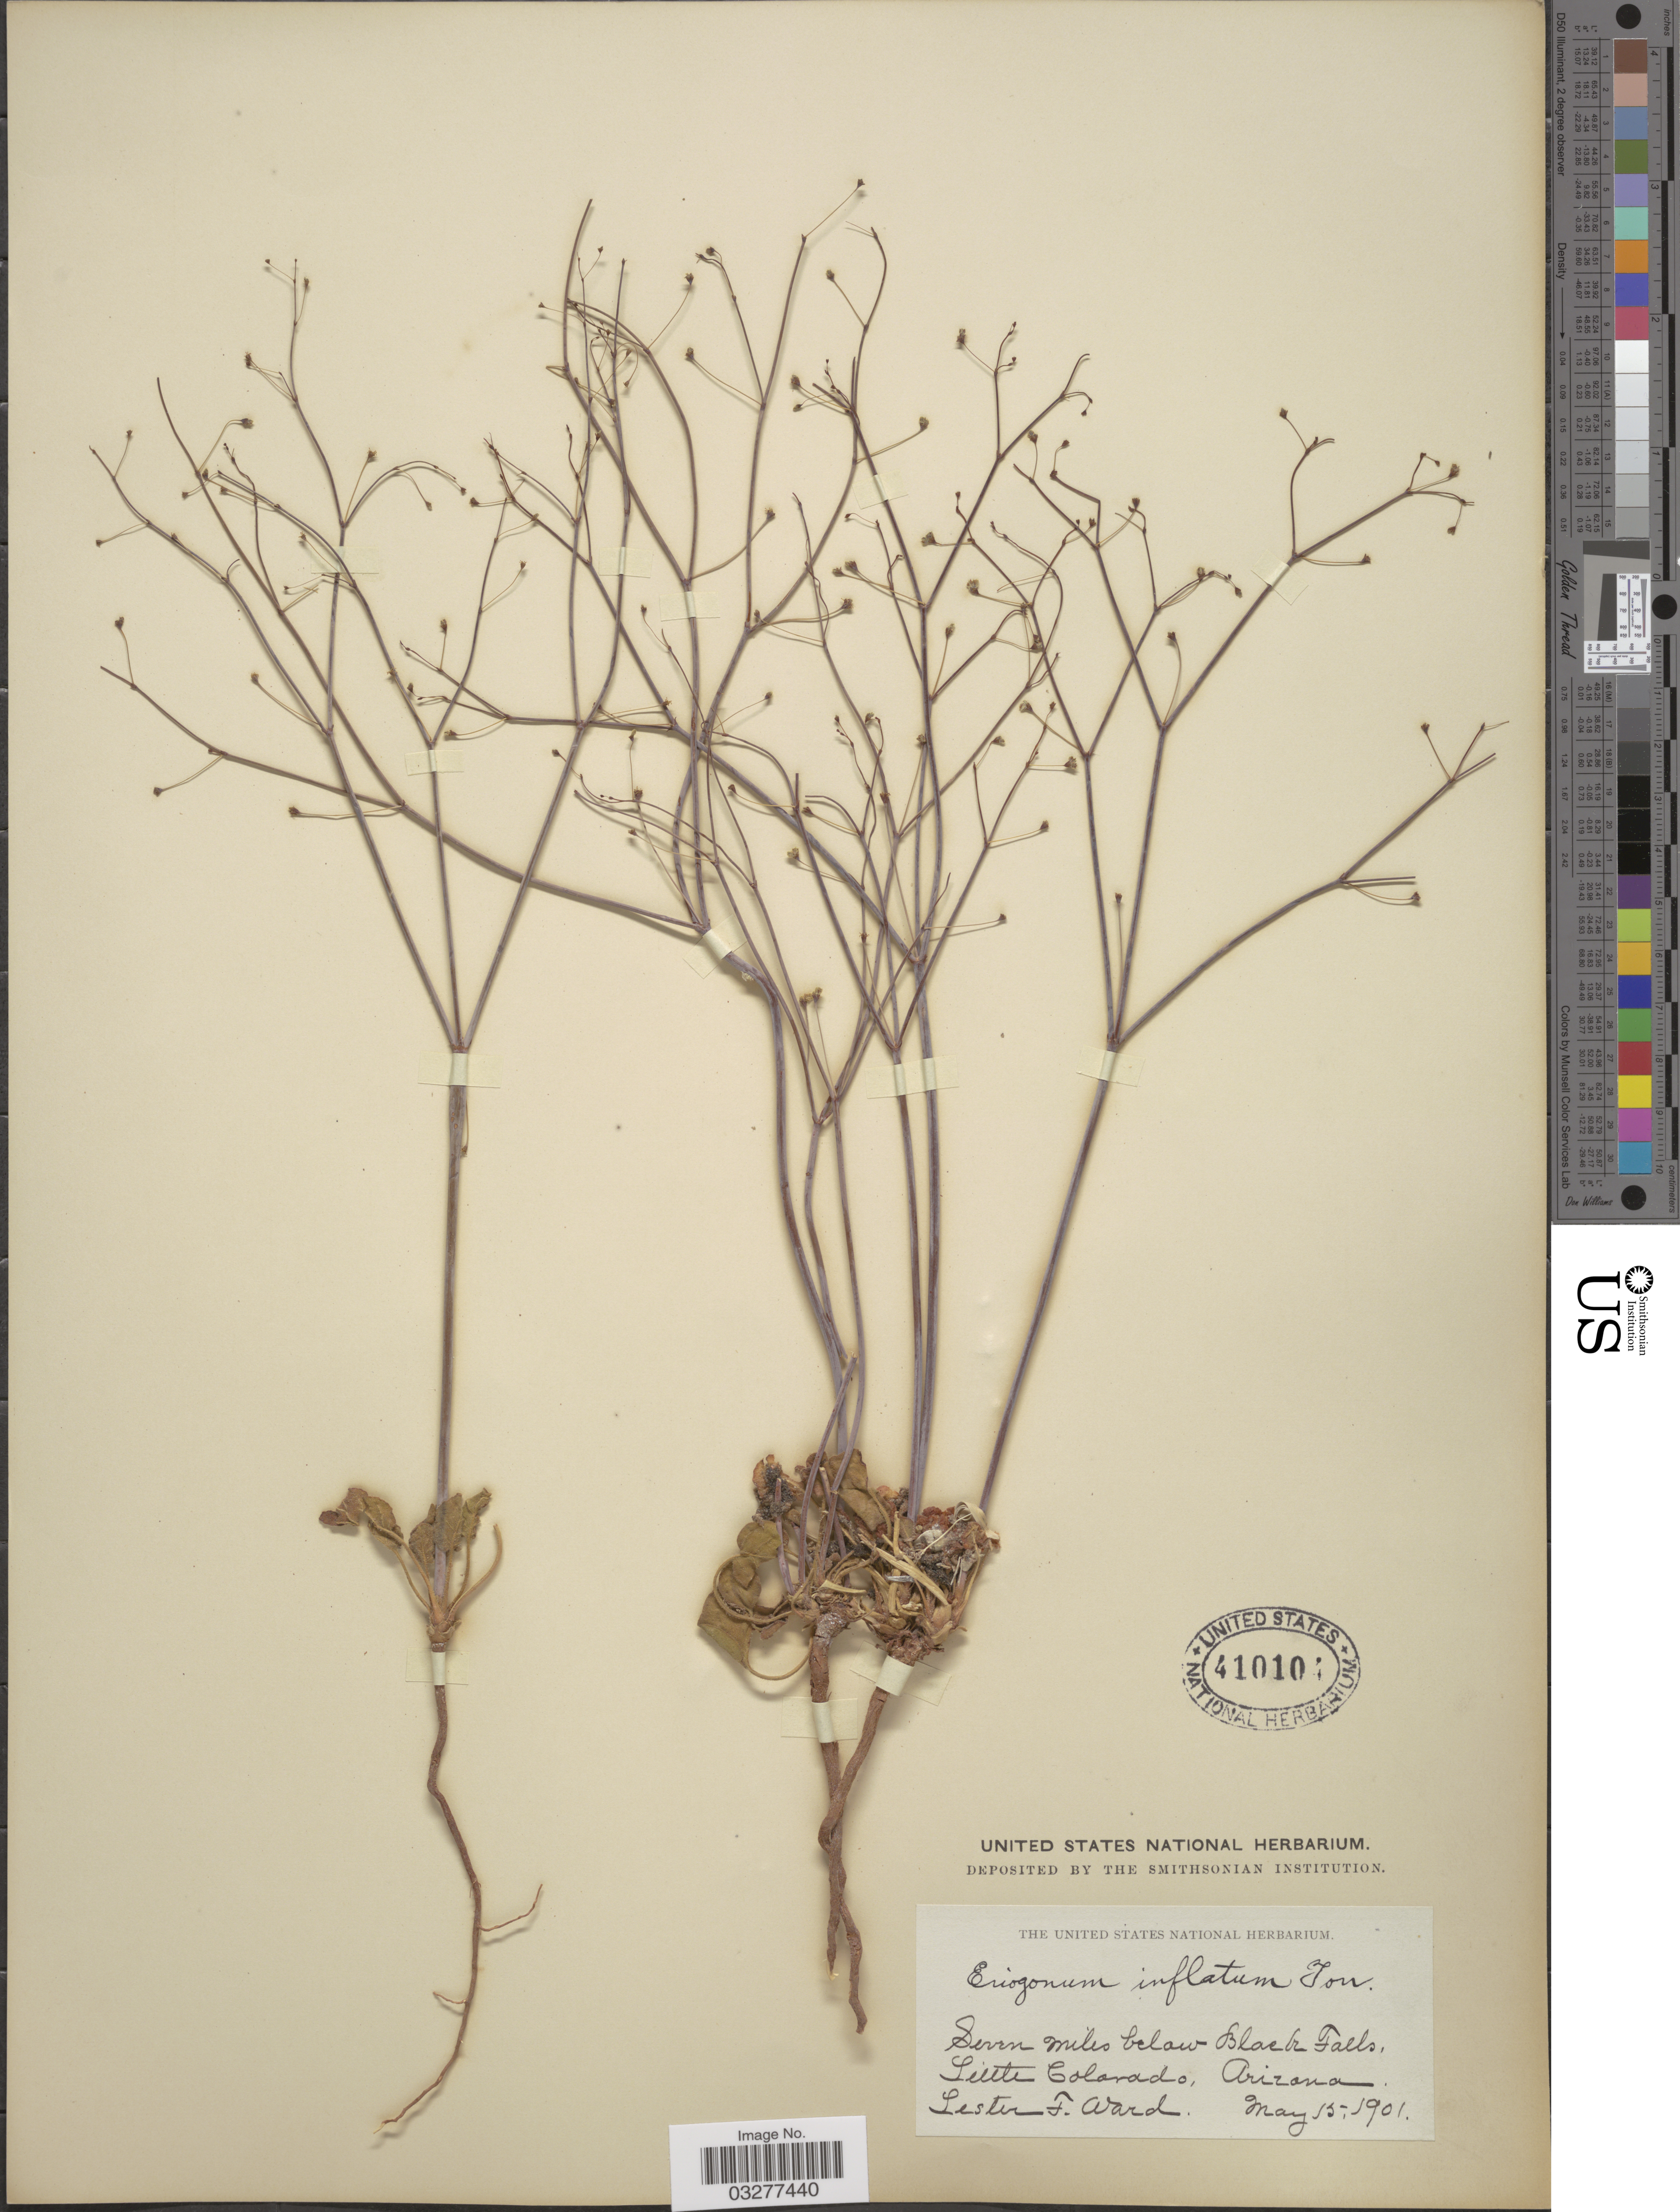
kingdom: Plantae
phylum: Tracheophyta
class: Magnoliopsida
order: Caryophyllales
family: Polygonaceae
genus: Eriogonum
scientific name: Eriogonum inflatum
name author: Torr. & Frém.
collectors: L. F. Ward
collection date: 1901-05-15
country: United States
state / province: Arizona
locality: Seven miles below Black Falls, Little Colorado.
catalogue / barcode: US 410104